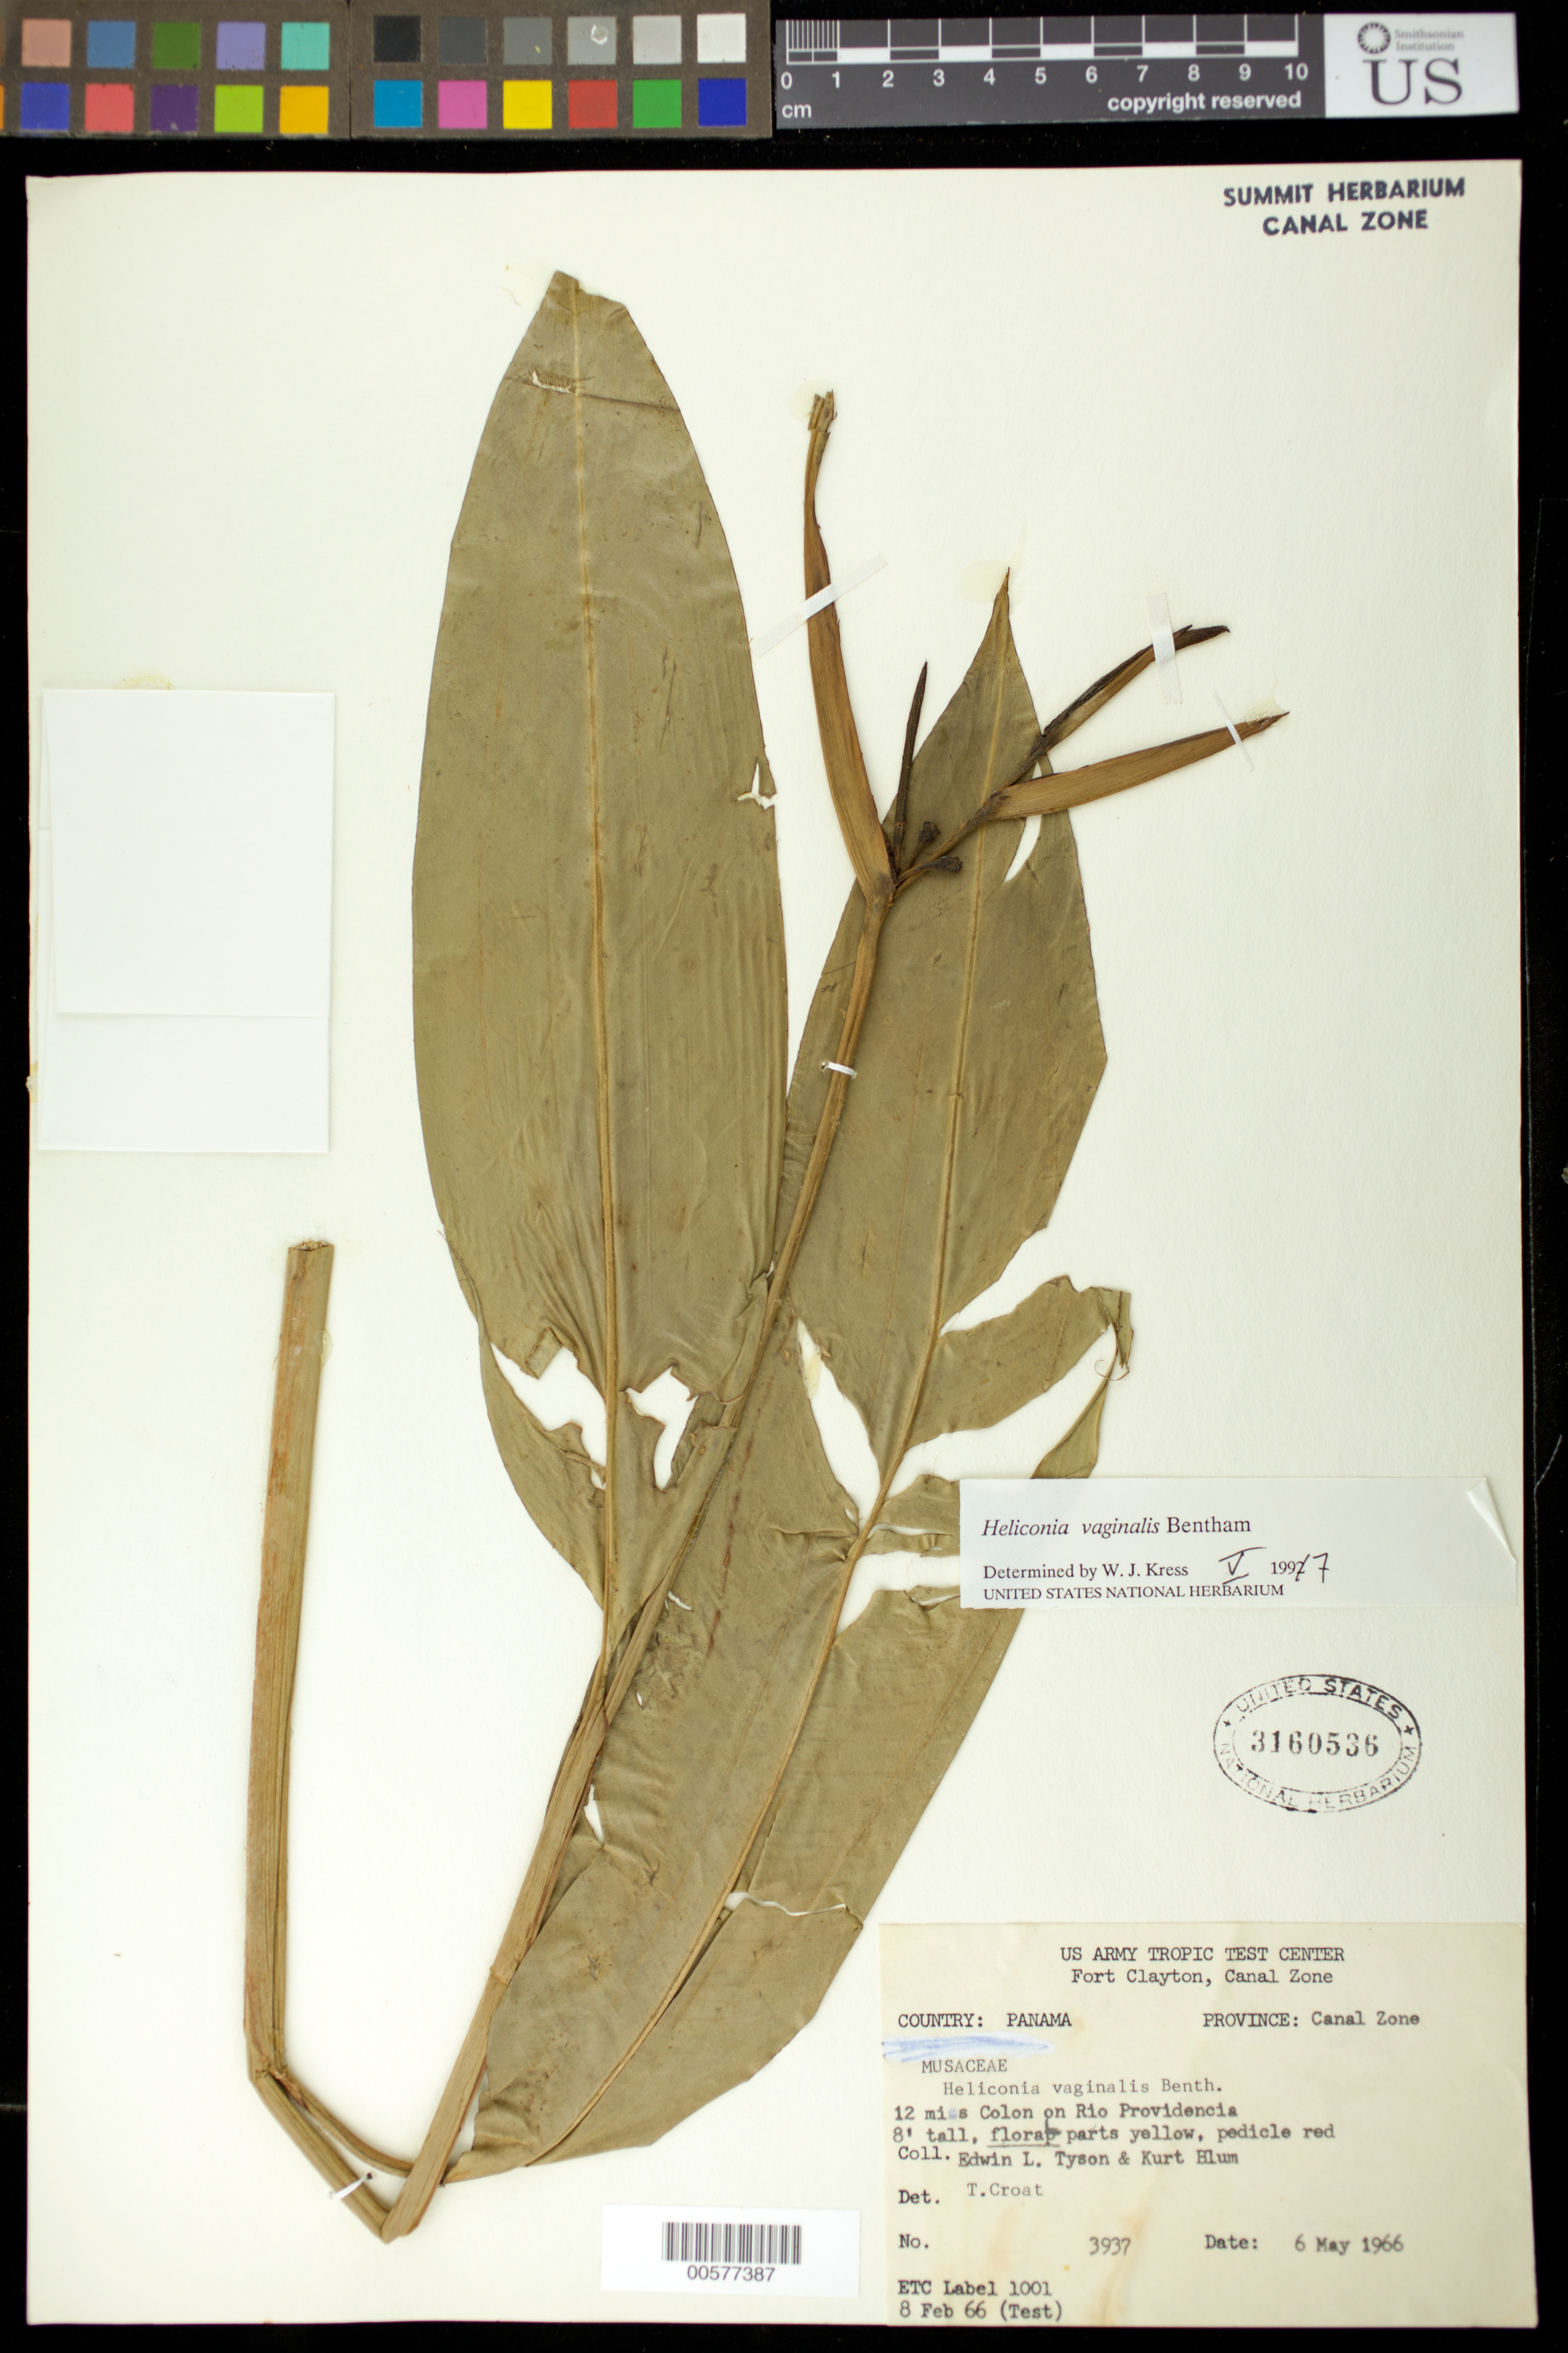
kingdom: Plantae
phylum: Tracheophyta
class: Liliopsida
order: Zingiberales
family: Heliconiaceae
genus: Heliconia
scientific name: Heliconia vaginalis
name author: Benth.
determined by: Croat, Thomas B., Missouri Botanical Garden (MO)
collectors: E. L. Tyson & K. E. Blum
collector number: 3937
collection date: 1966-05-06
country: Panama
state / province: Colón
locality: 12 mi Colon on Rio Providencia. Fort Clayton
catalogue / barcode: US 3160536